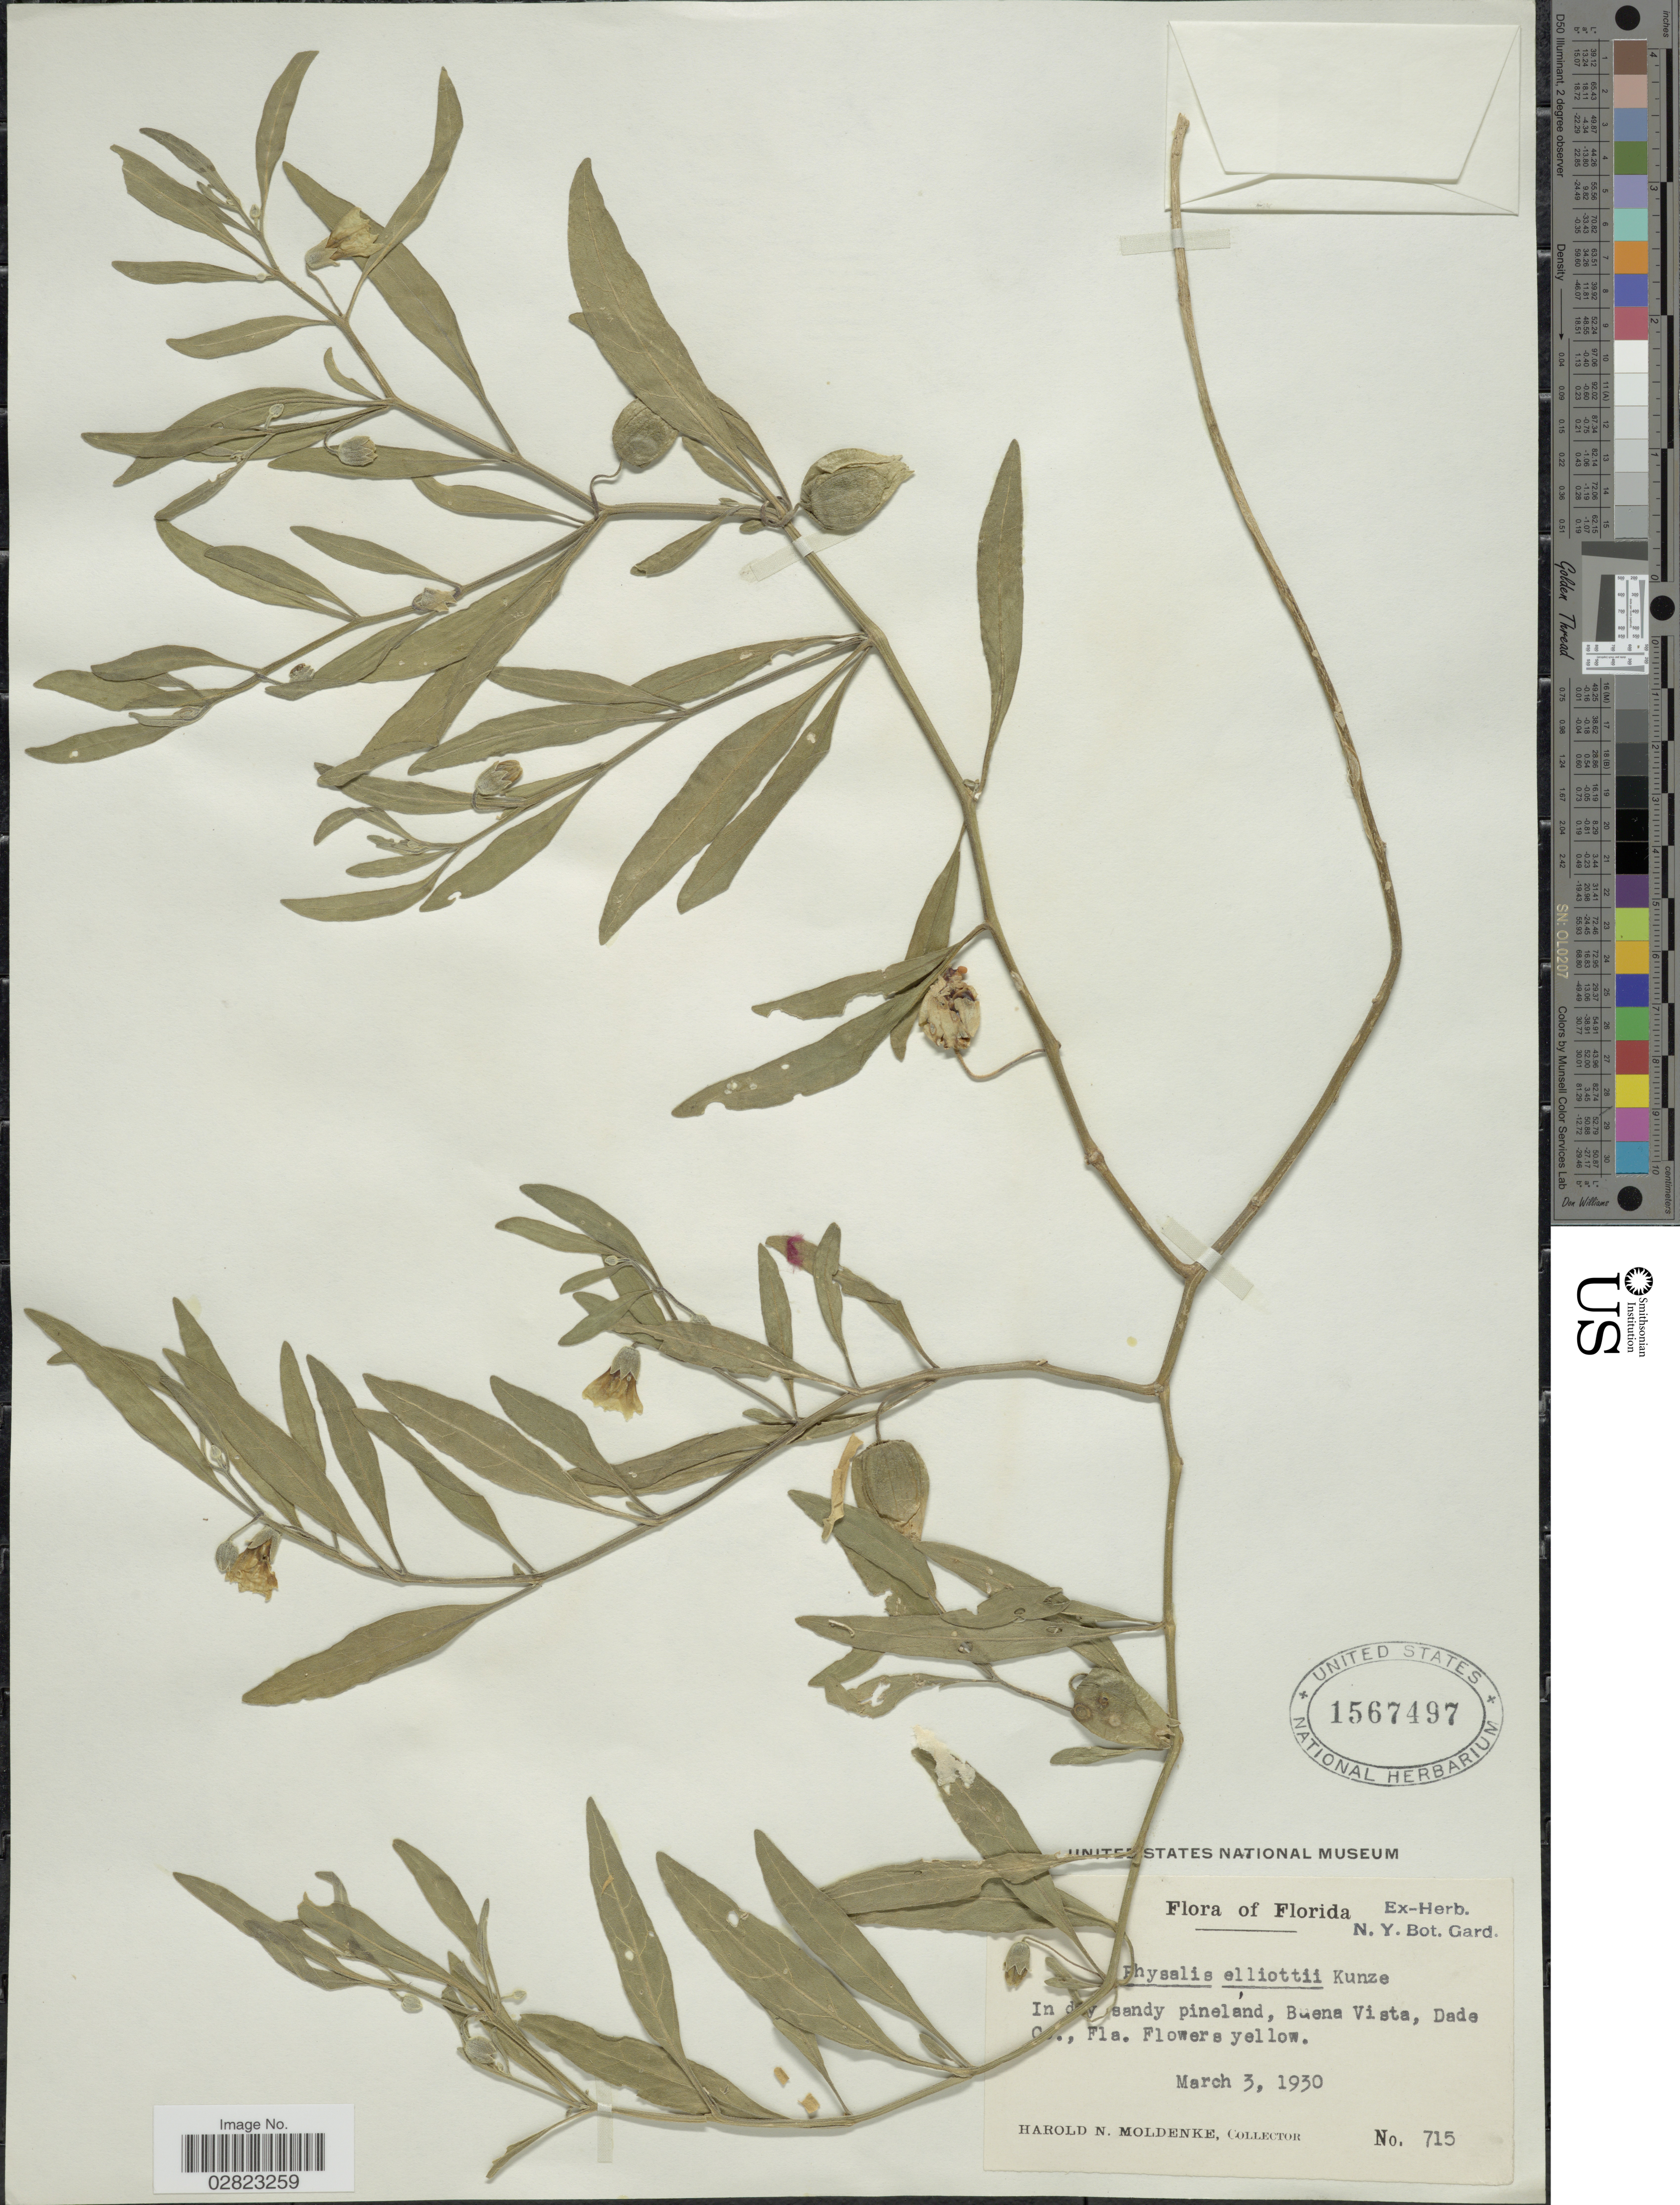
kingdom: Plantae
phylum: Tracheophyta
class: Magnoliopsida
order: Solanales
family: Solanaceae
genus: Physalis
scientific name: Physalis elliottii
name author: Kunze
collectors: H. N. Moldenke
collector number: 715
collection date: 1930-03-03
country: United States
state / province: Florida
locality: In dry sandy pineland, Buena Vista, Dade Co.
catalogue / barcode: US 1567497